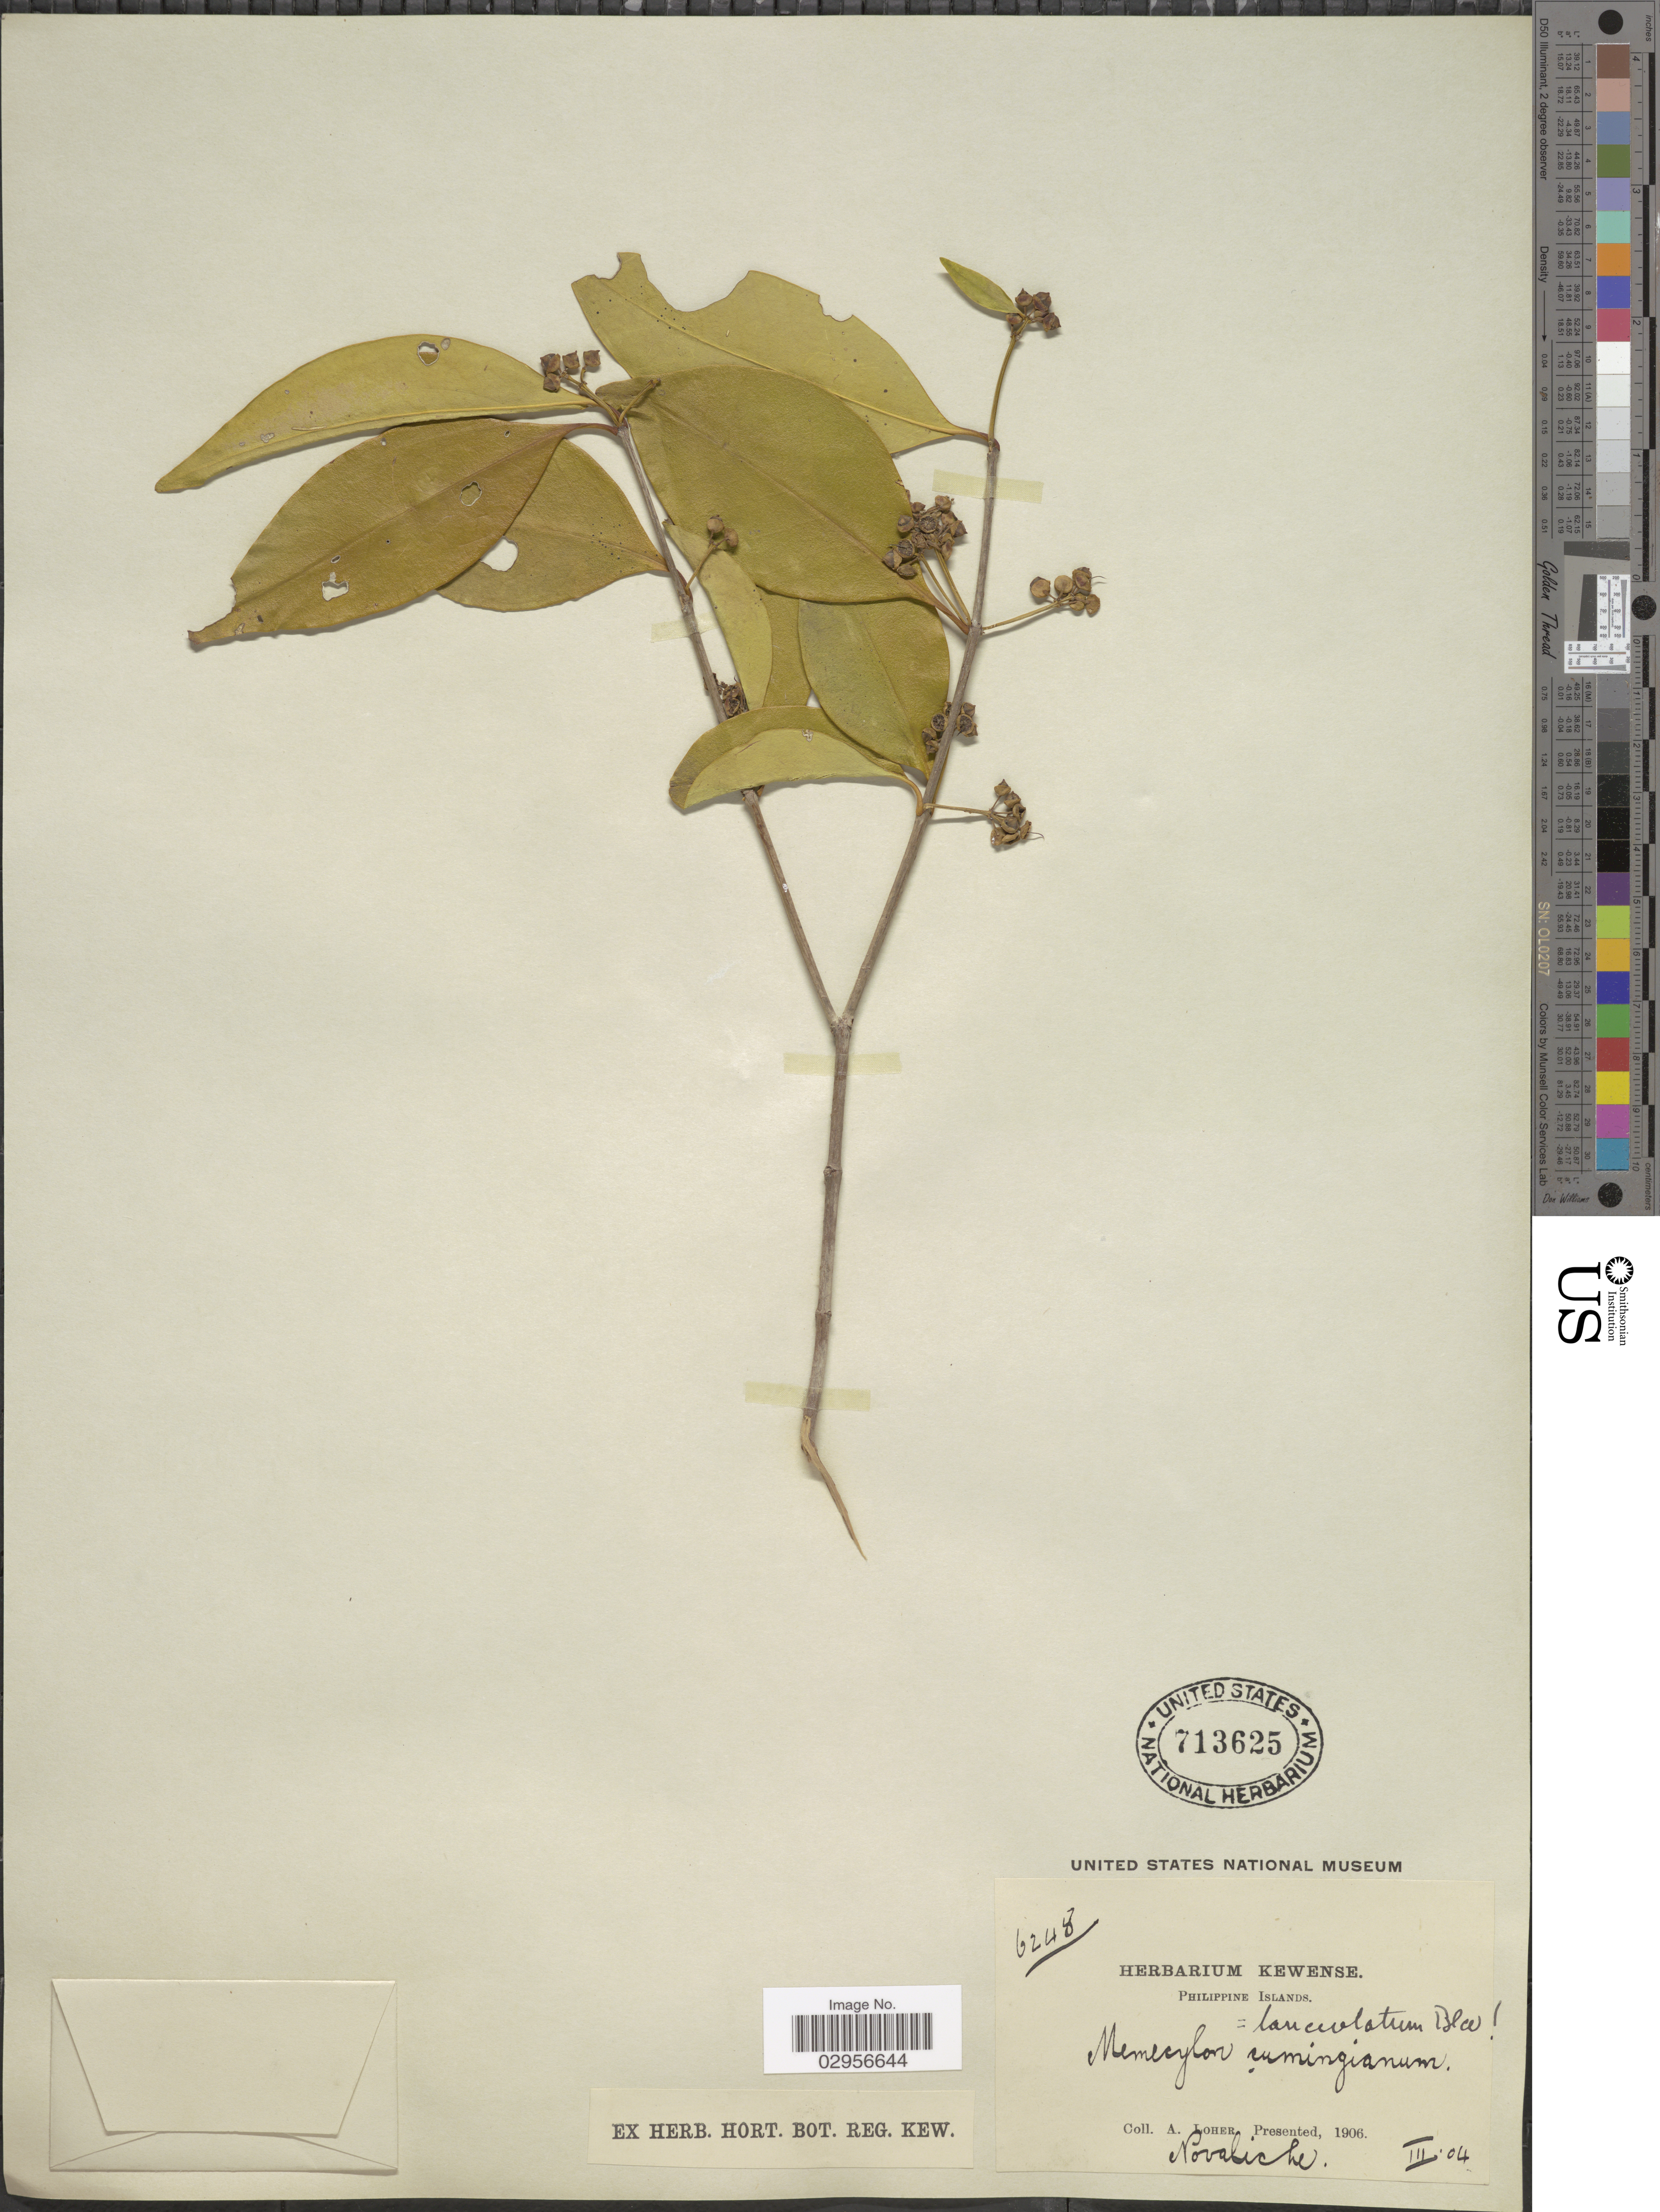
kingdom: Plantae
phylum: Tracheophyta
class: Magnoliopsida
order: Myrtales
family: Melastomataceae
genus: Memecylon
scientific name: Memecylon lanceolatum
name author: Blanco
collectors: A. Loher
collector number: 6248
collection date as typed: Transcribed d/m/y: /3/4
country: Philippines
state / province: Calabarzon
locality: Novalich.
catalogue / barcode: US 713625